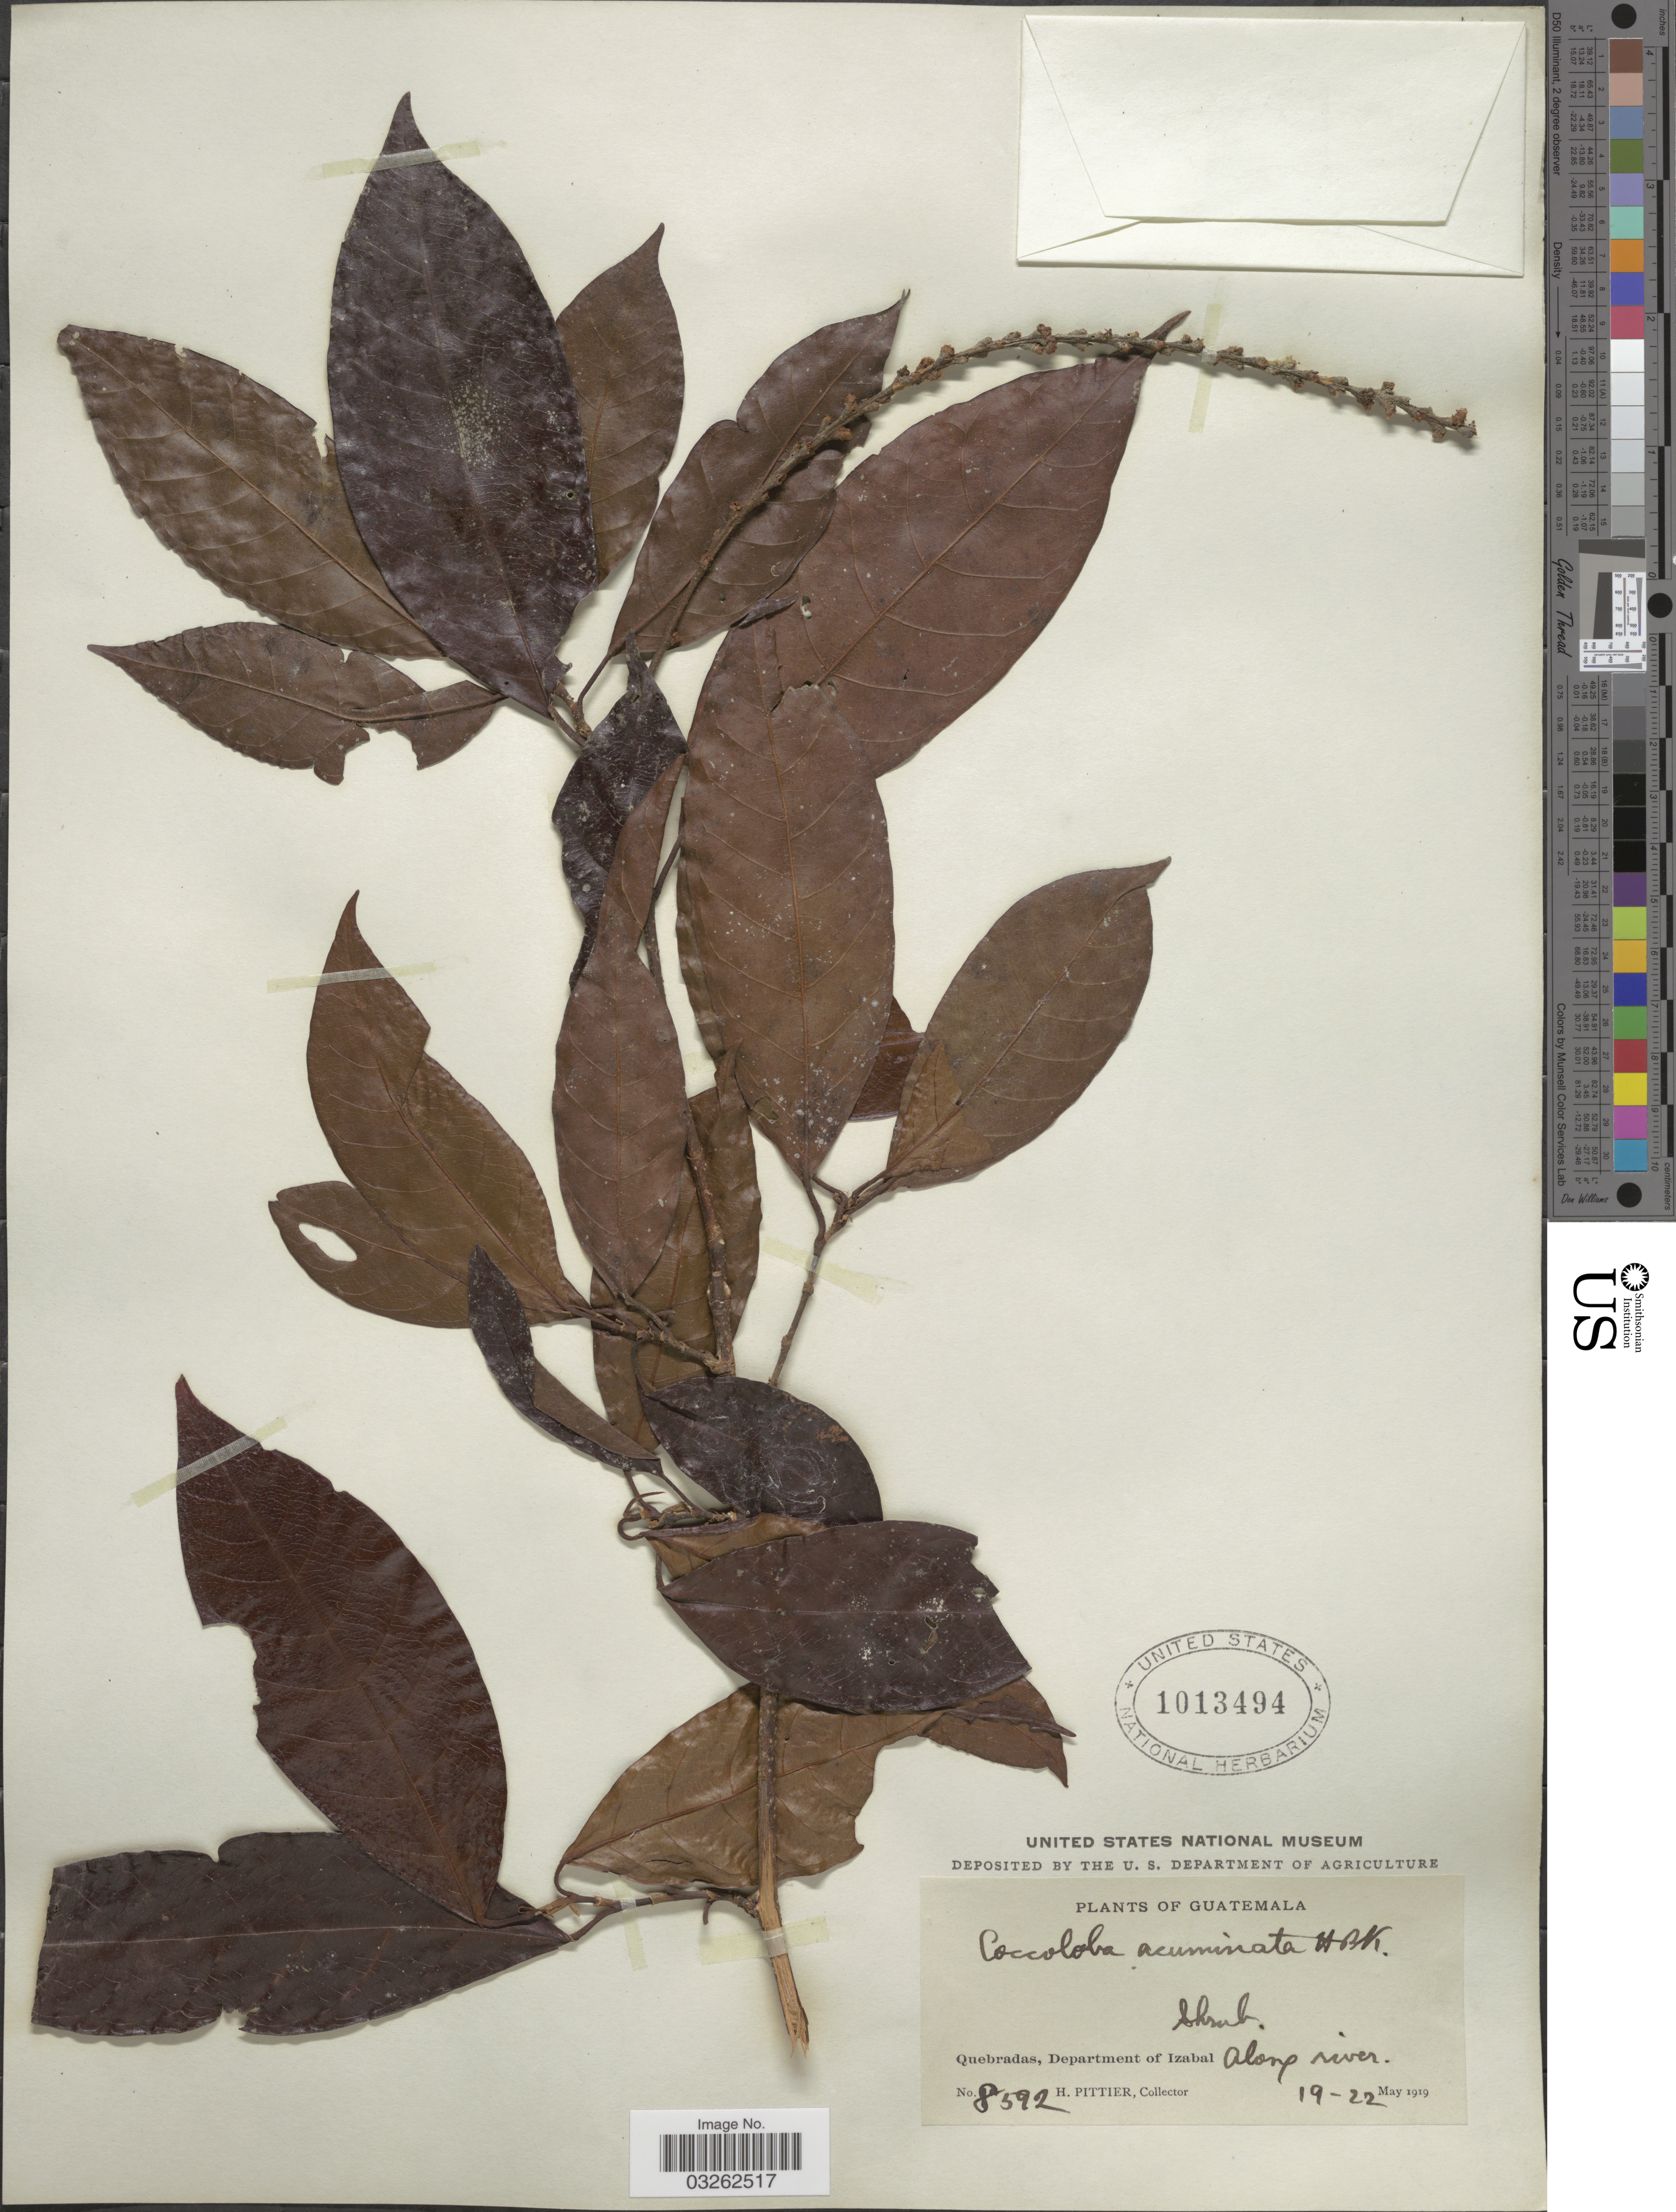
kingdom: Plantae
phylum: Tracheophyta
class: Magnoliopsida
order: Caryophyllales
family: Polygonaceae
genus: Coccoloba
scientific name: Coccoloba acuminata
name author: Kunth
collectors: H. F. Pittier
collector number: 8592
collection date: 1919-05-19/1919-05-22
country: Guatemala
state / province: Izabal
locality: Quebradas, Department of Izabal. Along river.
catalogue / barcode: US 1013494